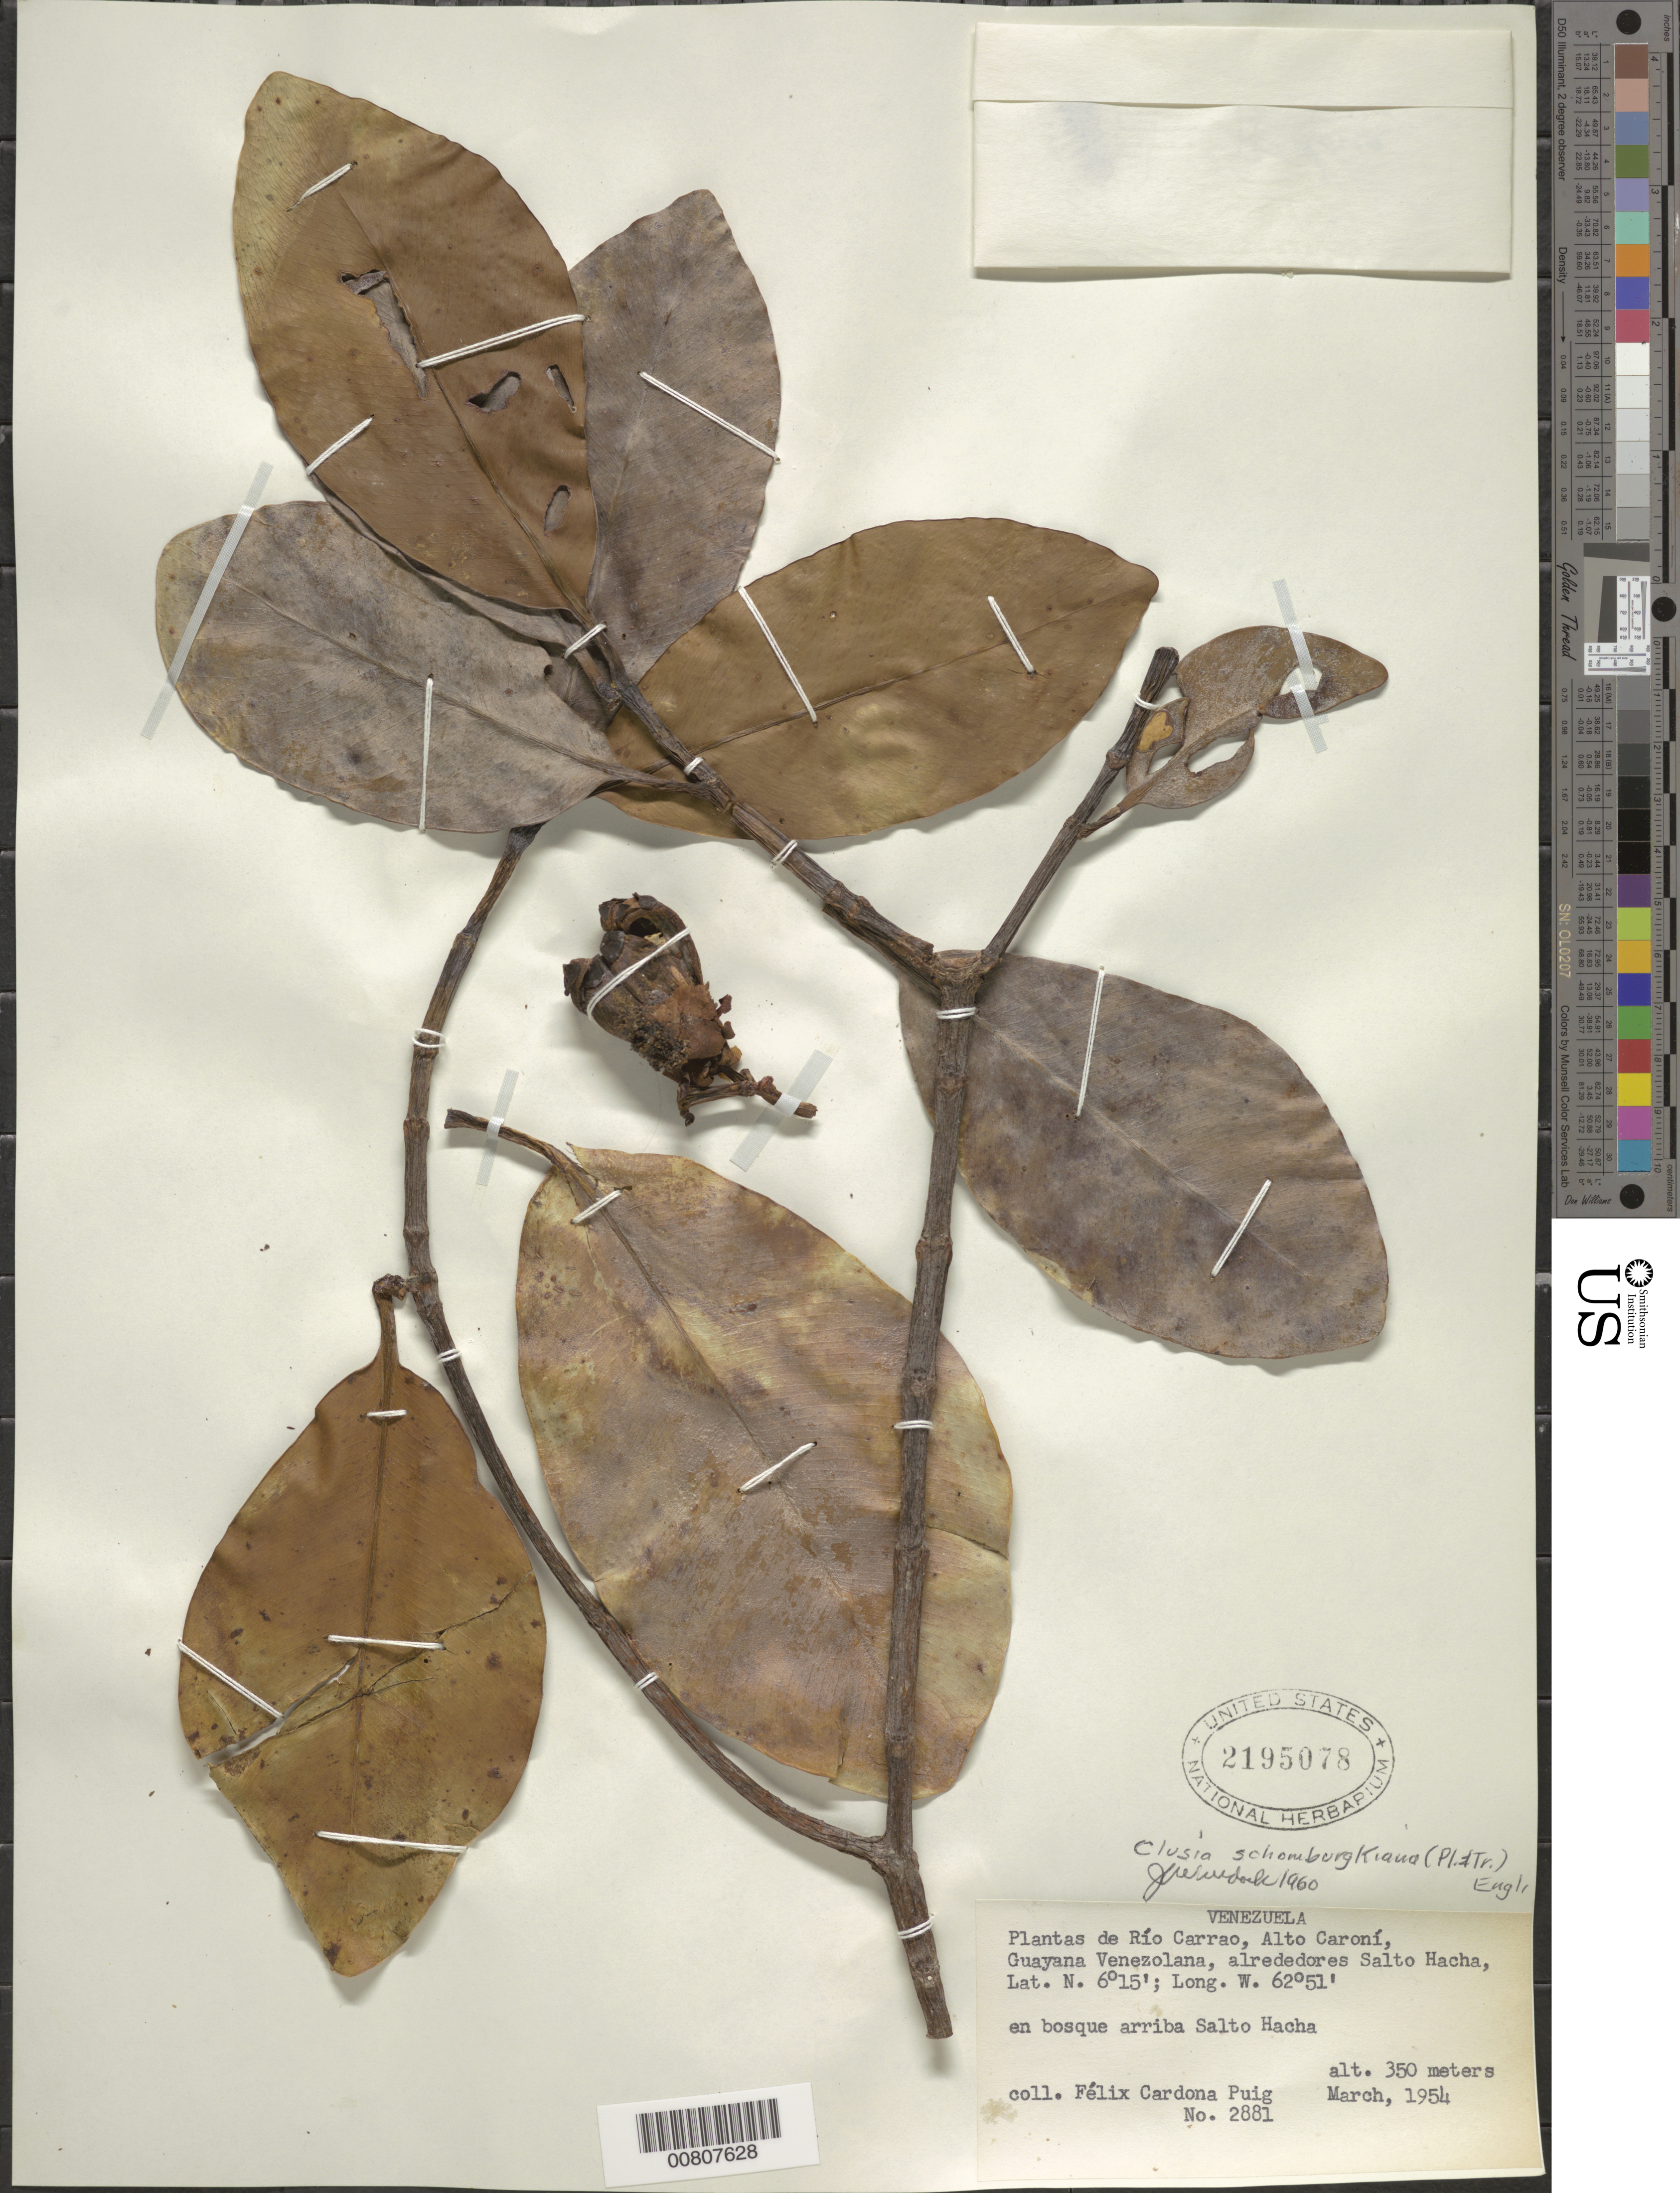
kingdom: Plantae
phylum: Tracheophyta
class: Magnoliopsida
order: Malpighiales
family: Clusiaceae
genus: Clusia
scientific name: Clusia schomburgkiana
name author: (Planch. & Triana) Benth. ex Engl.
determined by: Wurdack, John J., (US), US (UNITED STATES)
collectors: F. Cardona Puig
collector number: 2881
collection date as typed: Mar-54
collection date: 1954-03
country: Venezuela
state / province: Bolívar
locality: Alto Río Caroni, Rio Carrao, Salto Hacha, Guayana Venezolana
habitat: Bosque arriba Salto Hacha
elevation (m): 350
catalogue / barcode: US 2195078